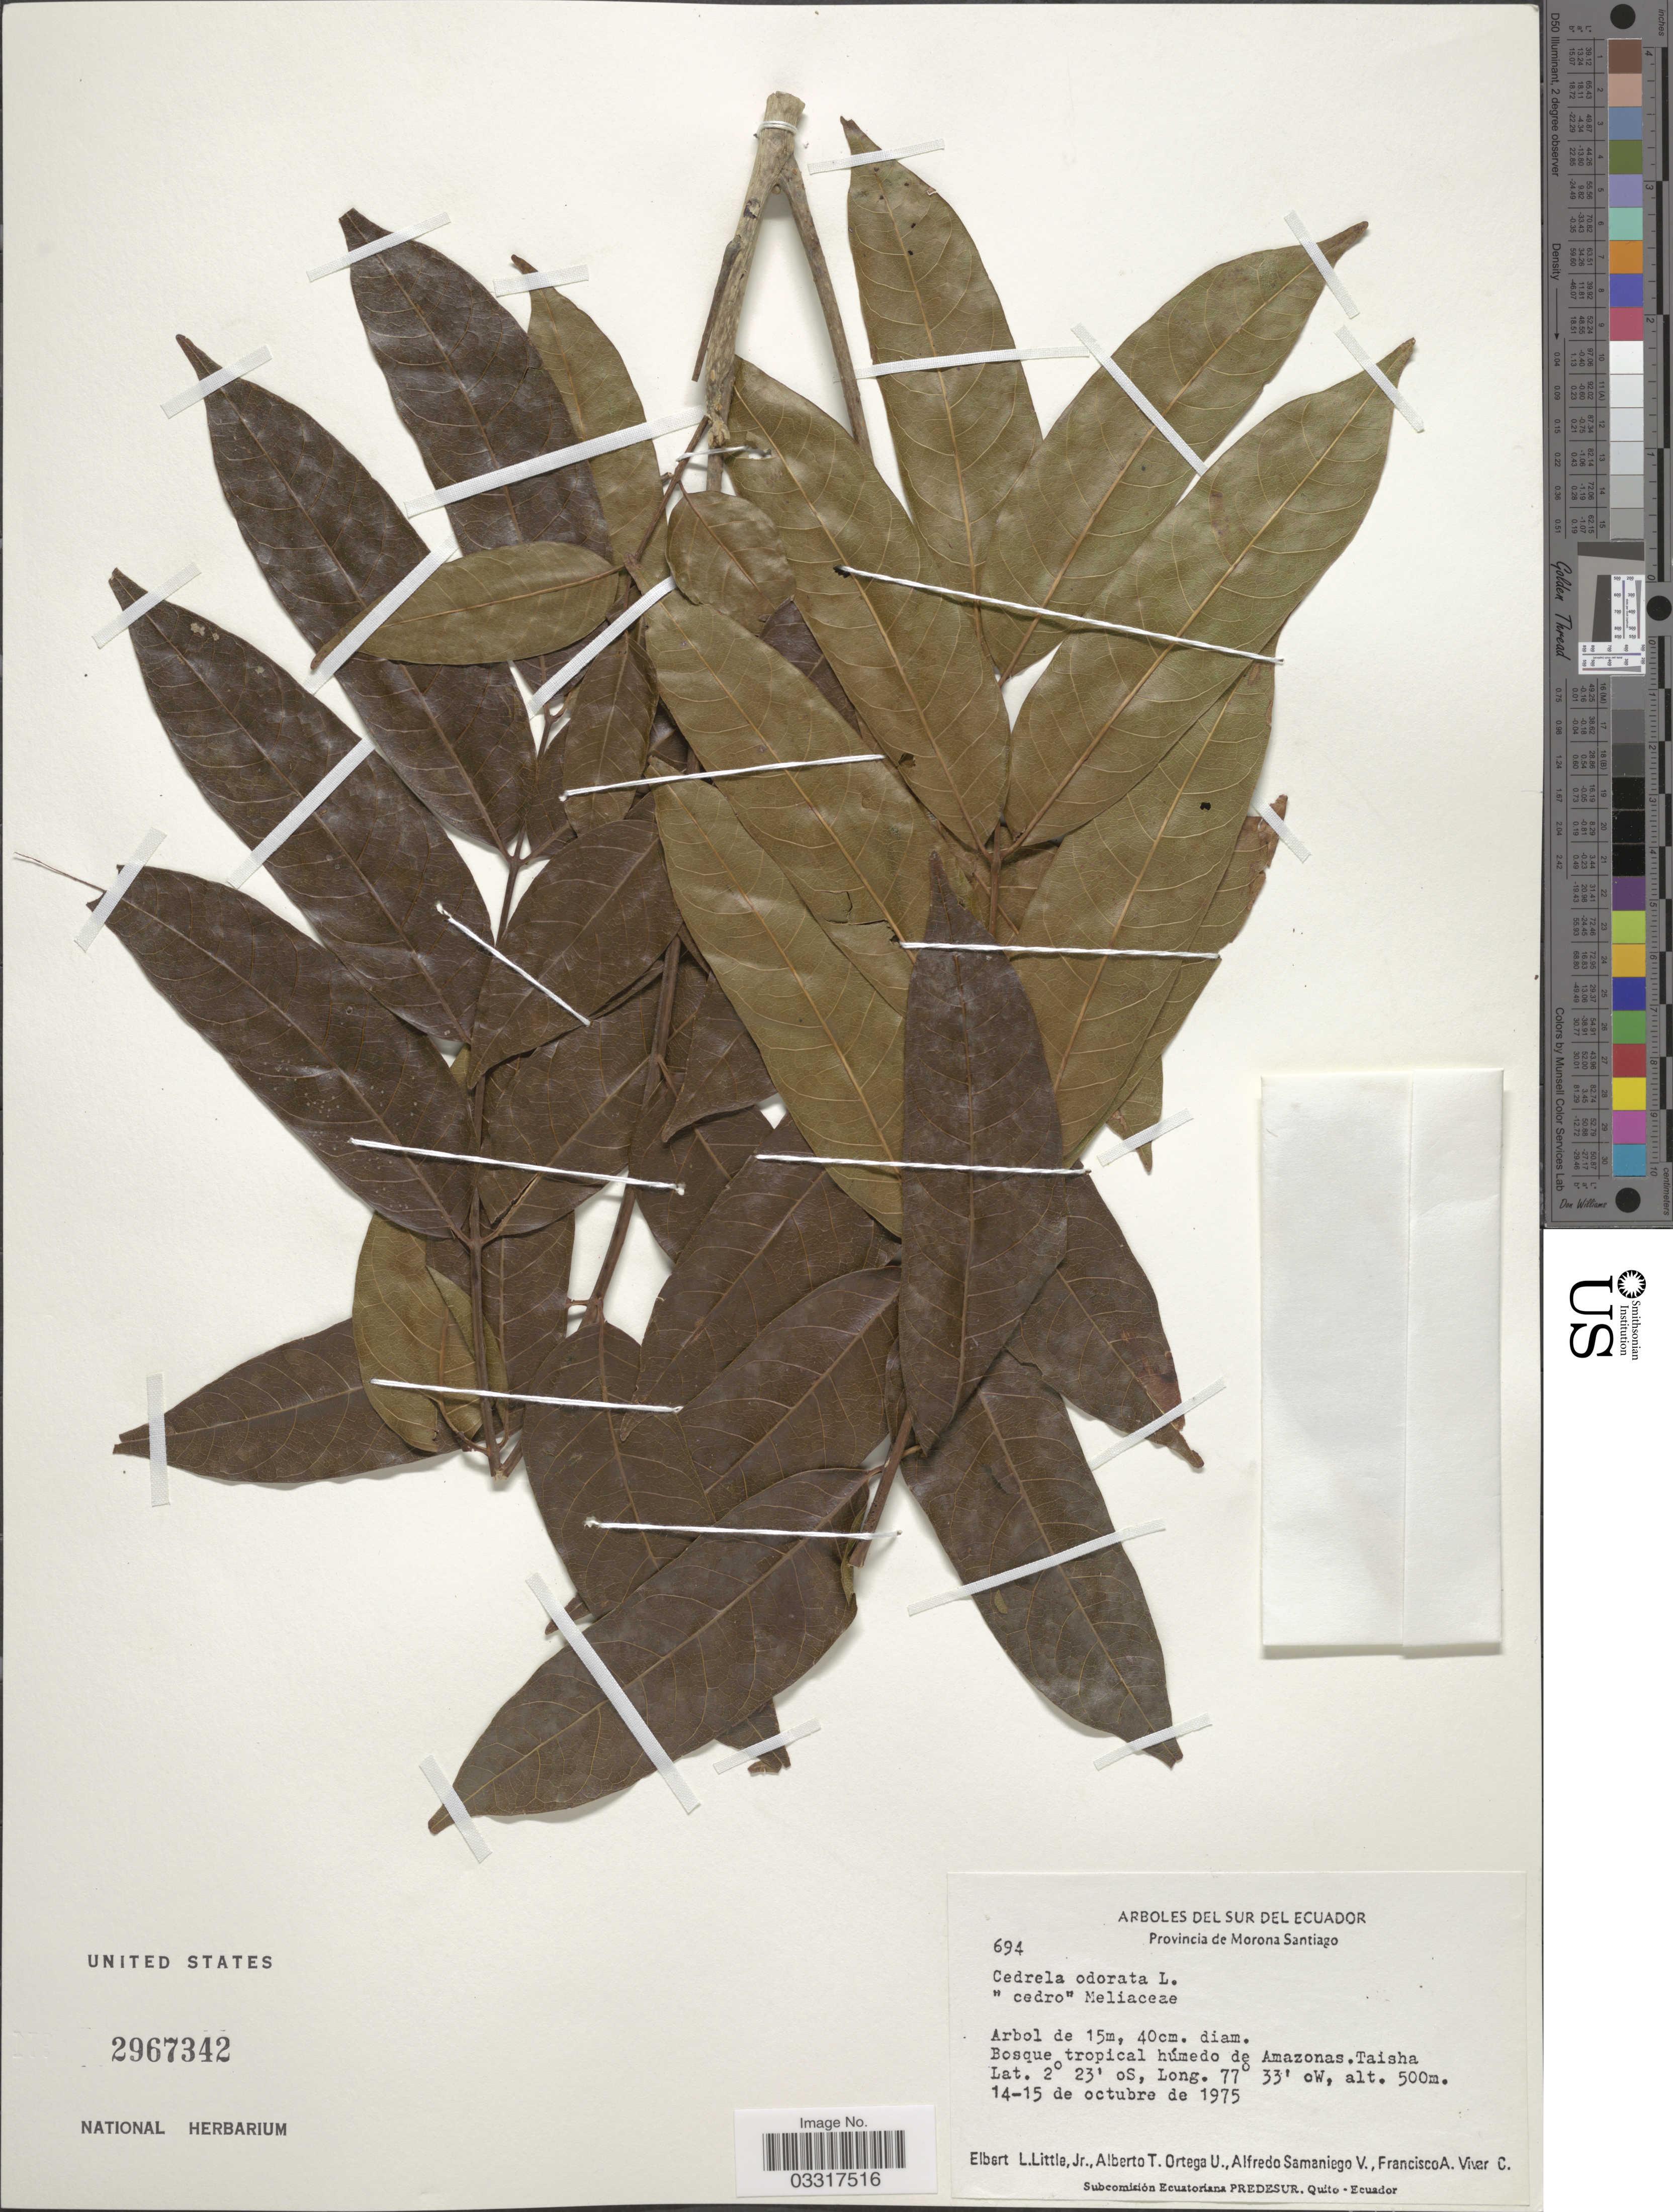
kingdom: Plantae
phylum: Tracheophyta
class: Magnoliopsida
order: Sapindales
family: Meliaceae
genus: Cedrela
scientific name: Cedrela odorata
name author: L.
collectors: L. Little, A. T. Ortega U., A. V. Samaniego & F. A. Vivar C.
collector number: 694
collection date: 1975-10-14/1975-10-15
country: Ecuador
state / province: Morona-Santiago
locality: Sur del Ecuador. Bosque tropical húmedo de Amazonas. Taisha.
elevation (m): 500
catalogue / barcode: US 2967342